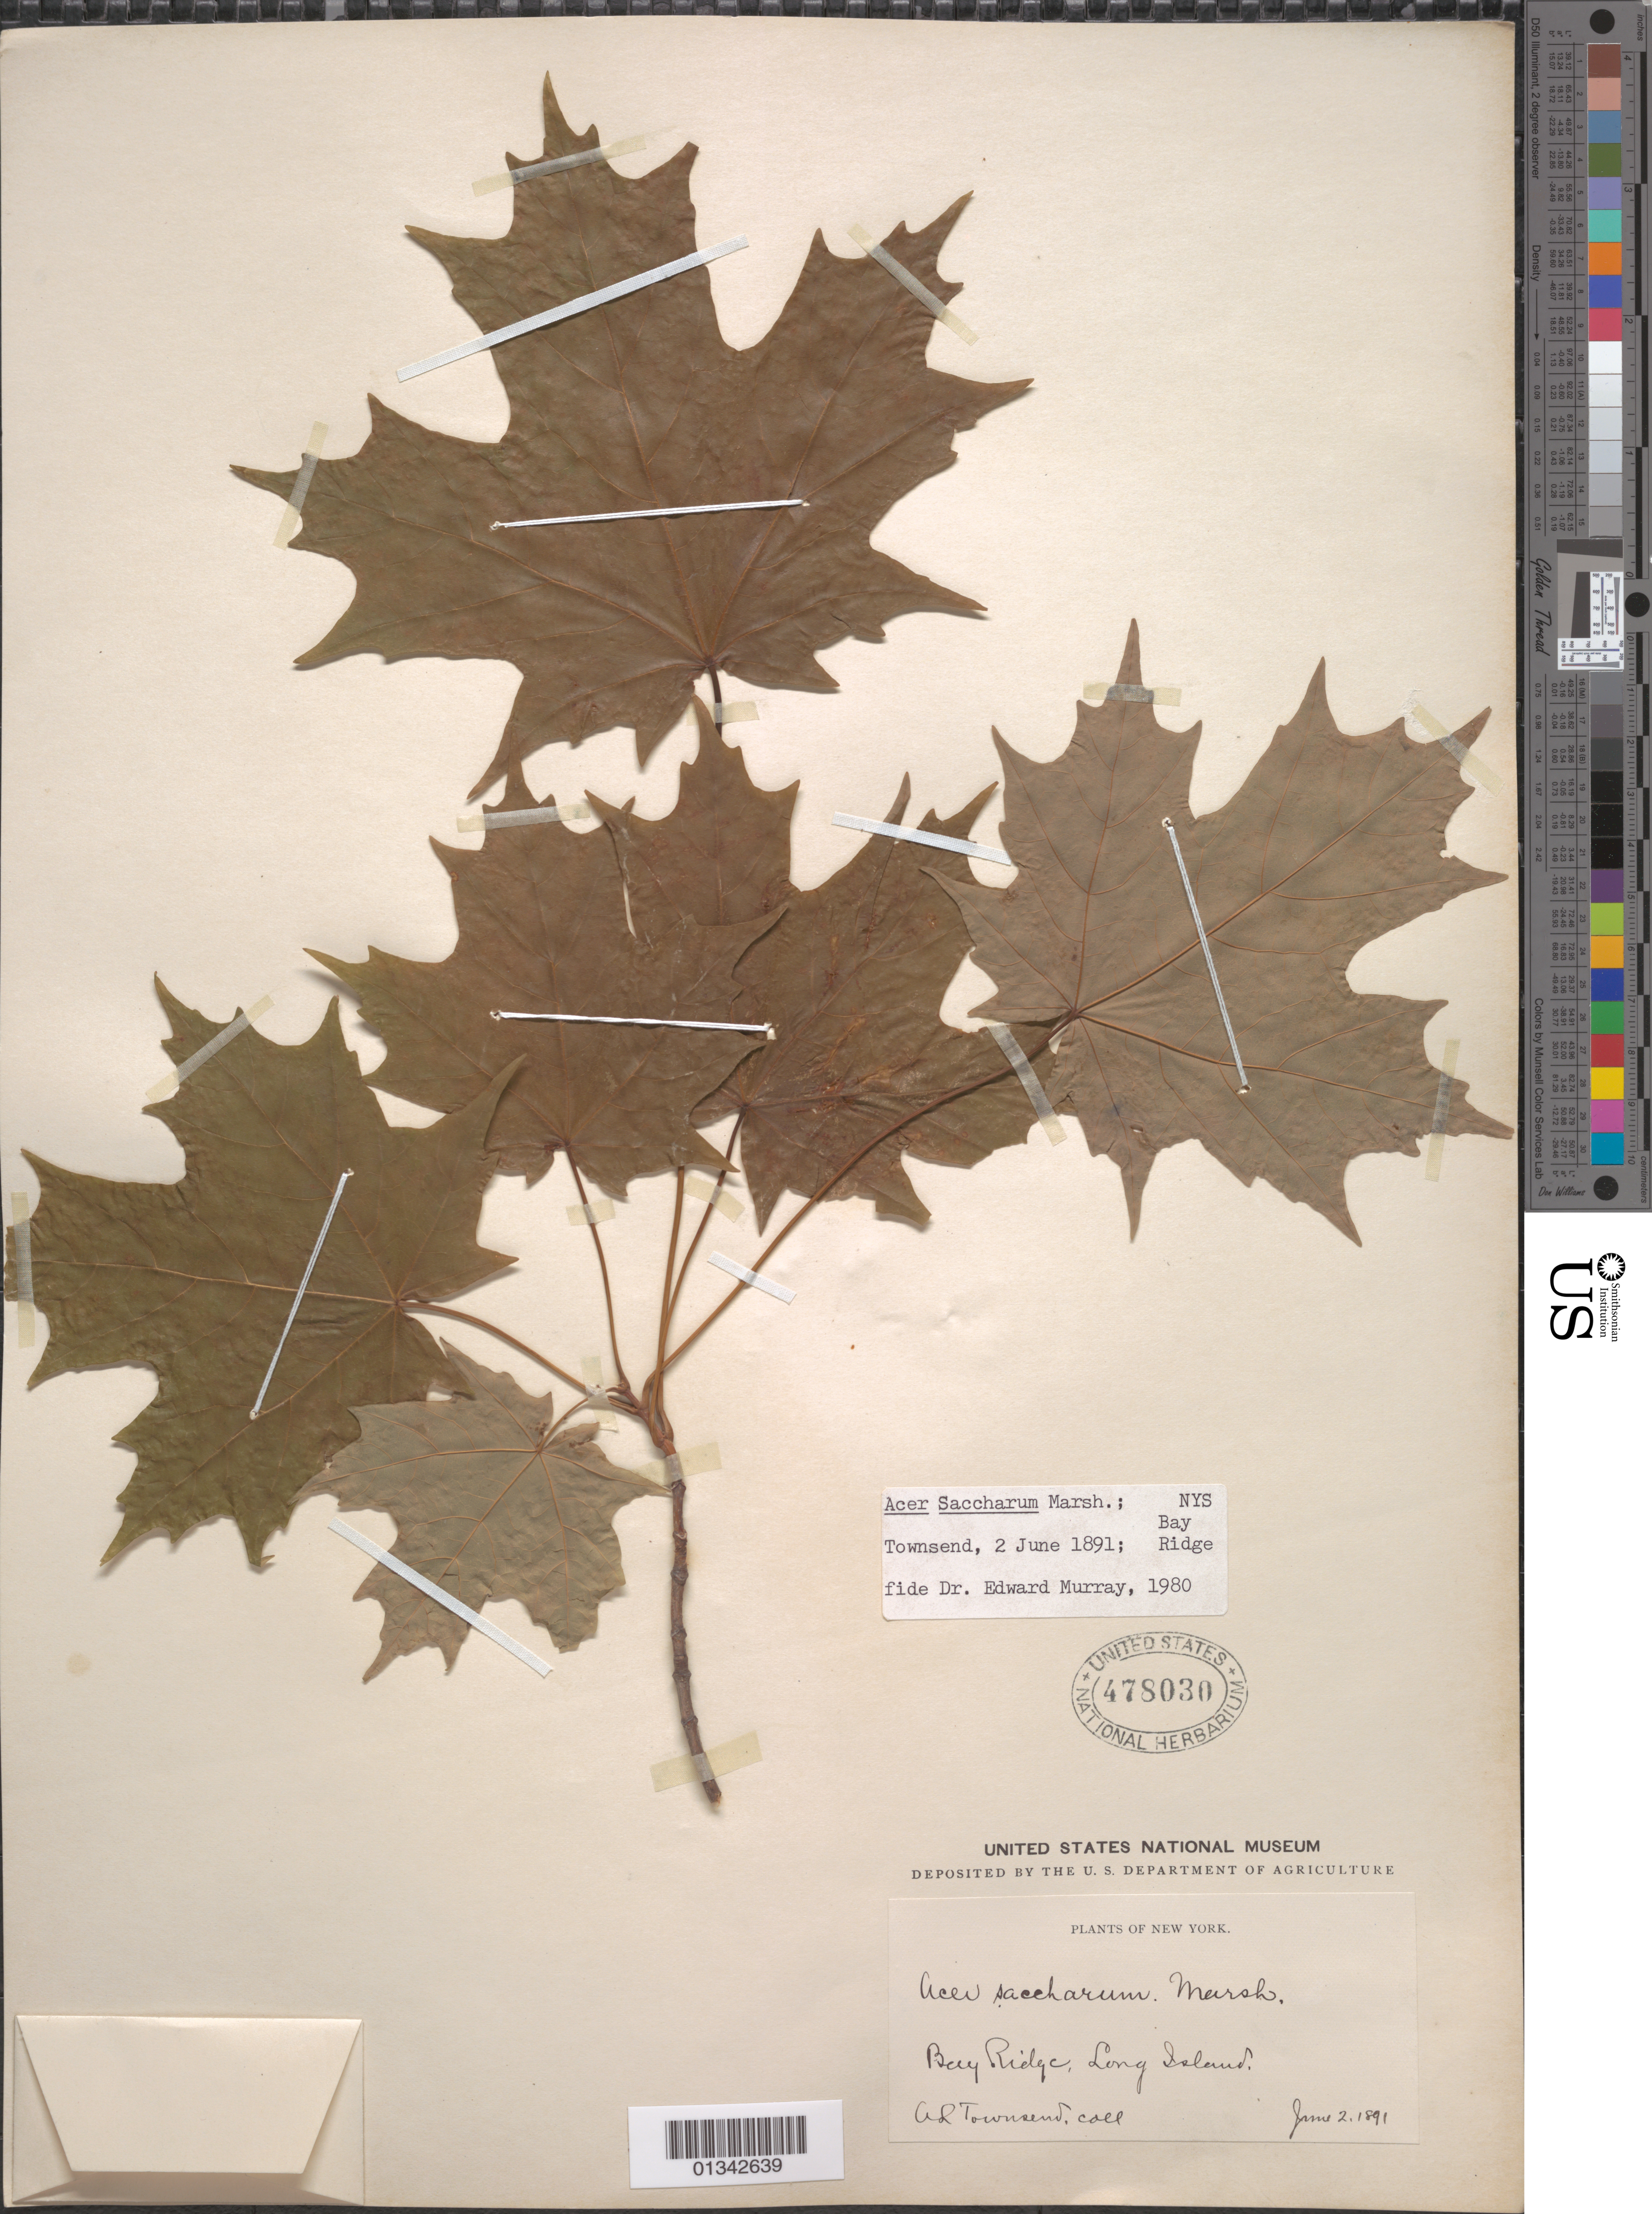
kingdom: Plantae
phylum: Tracheophyta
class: Magnoliopsida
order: Sapindales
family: Sapindaceae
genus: Acer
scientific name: Acer saccharum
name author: Marshall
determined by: Murray, Edward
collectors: A. Townsend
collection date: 1891-06-02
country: United States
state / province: New York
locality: Bay Ridge, Long Island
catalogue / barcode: US 478030